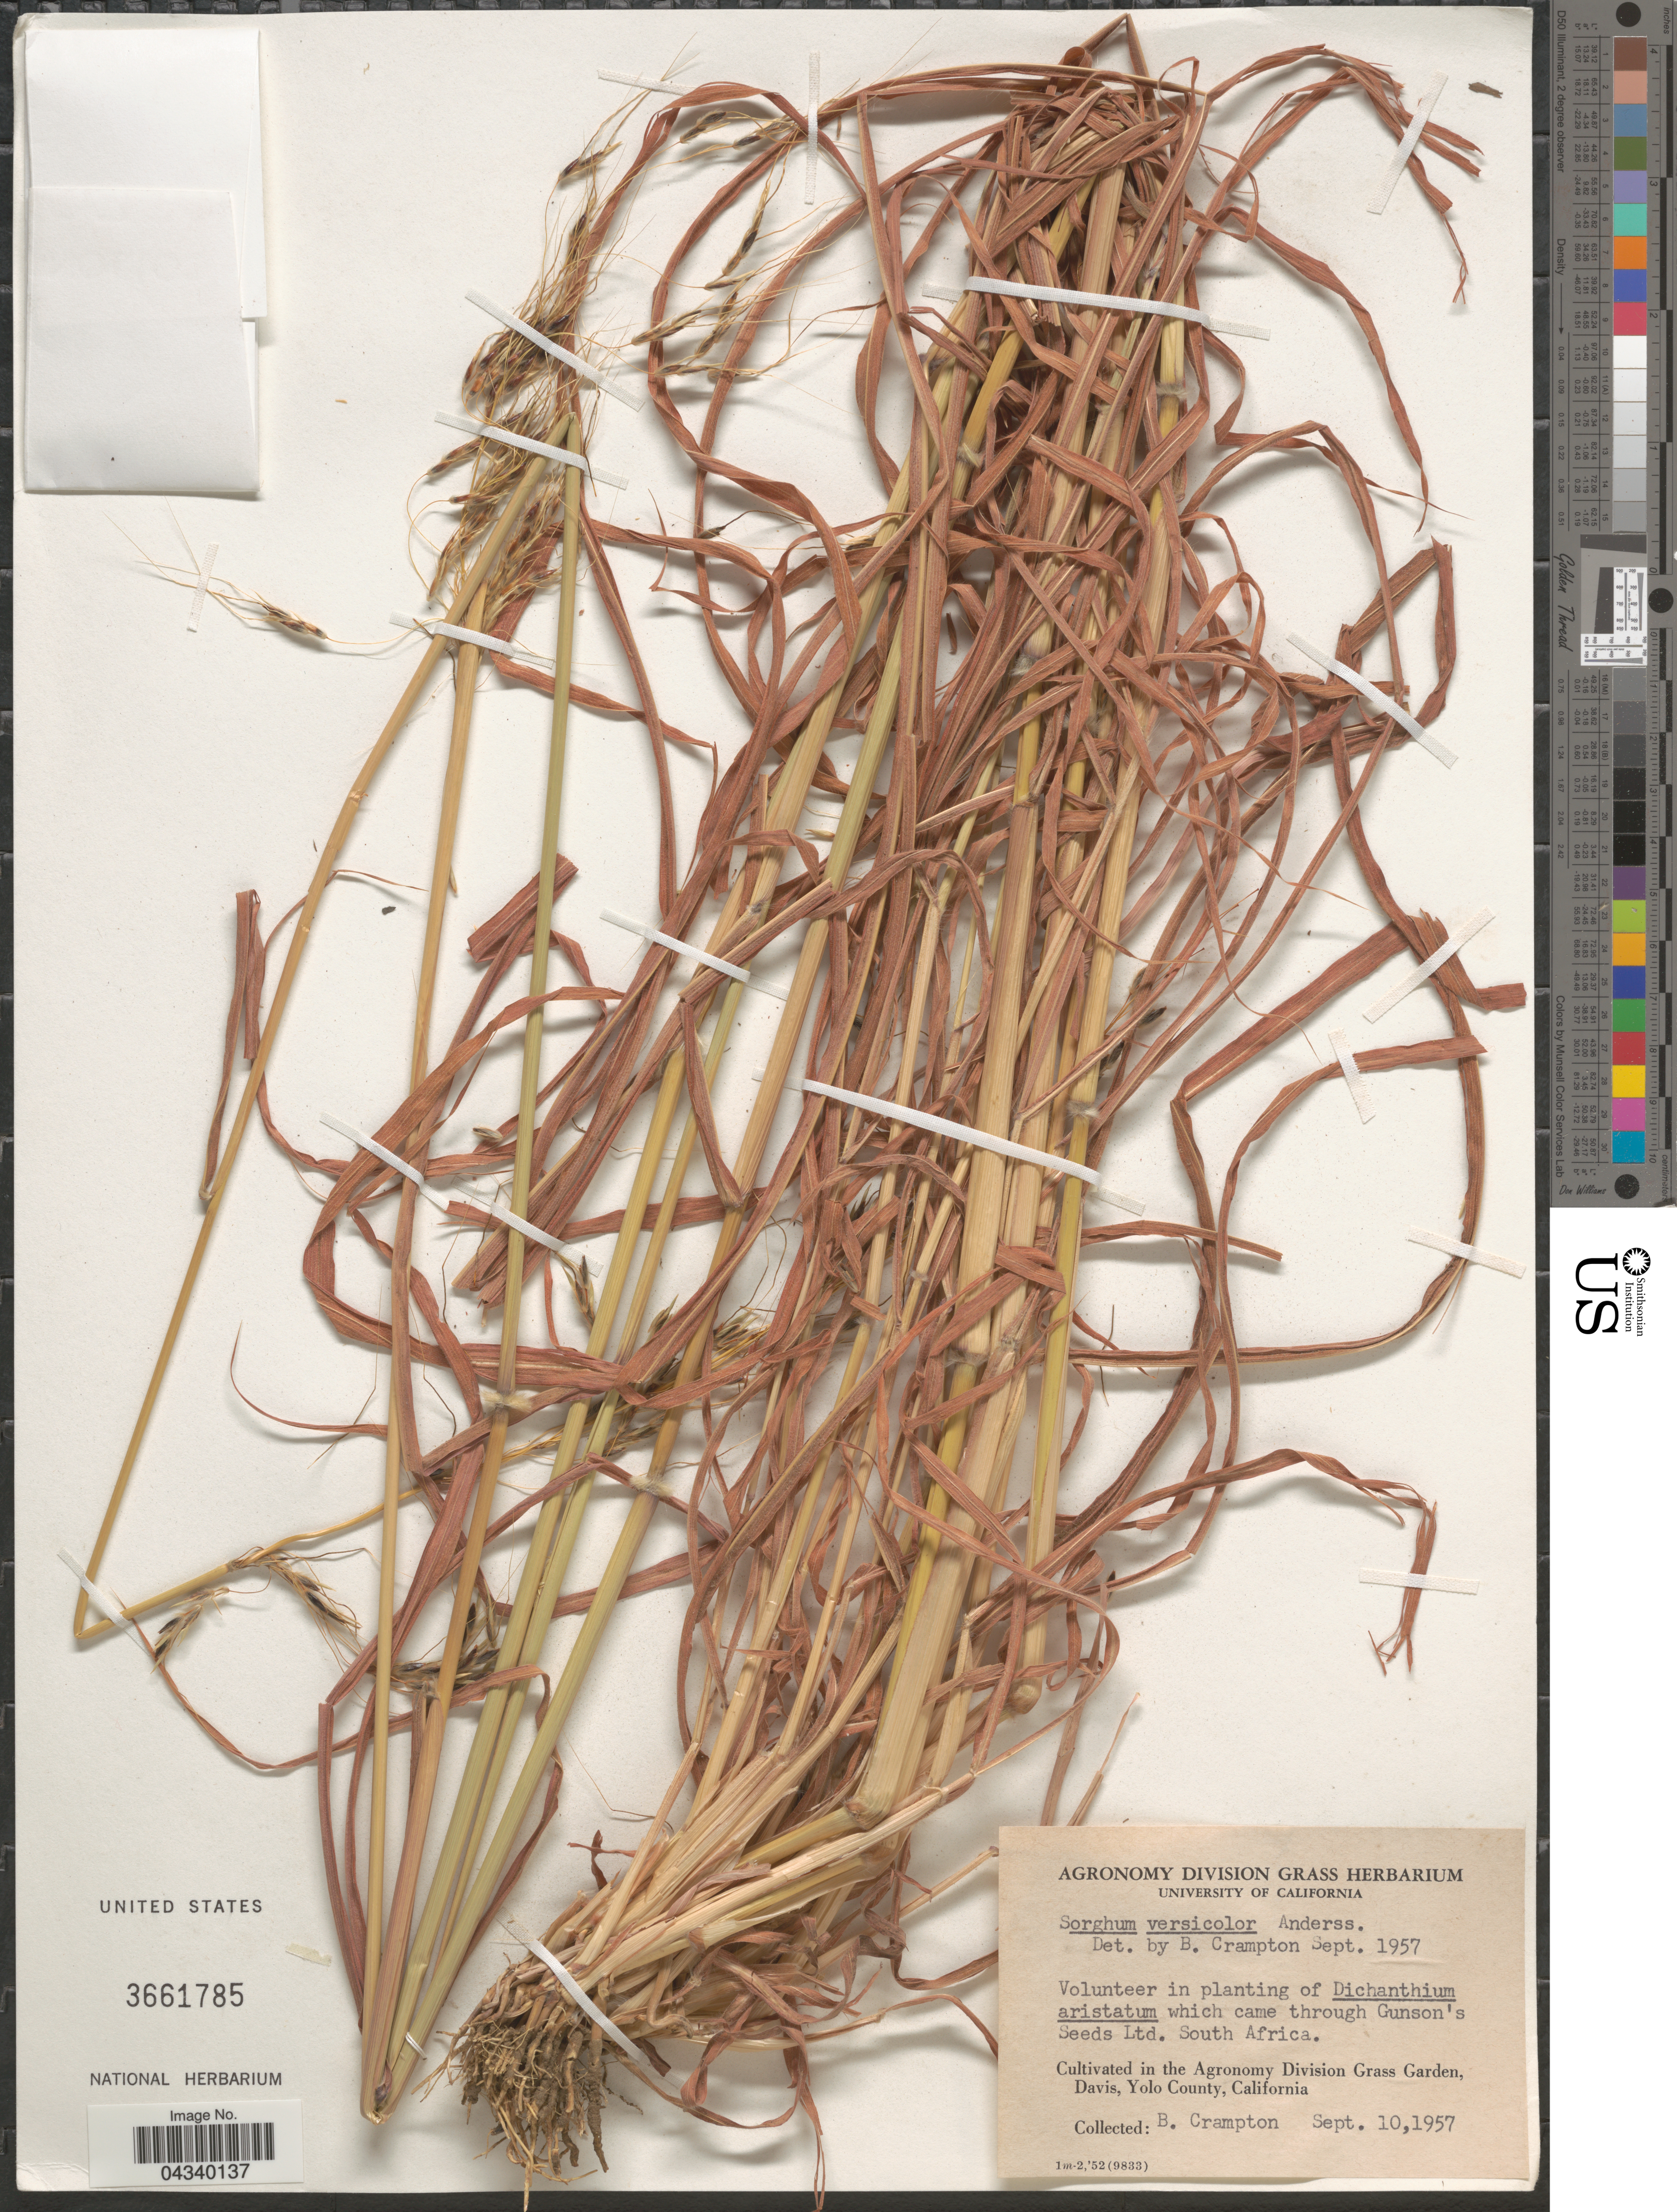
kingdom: Plantae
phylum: Tracheophyta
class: Liliopsida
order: Poales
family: Poaceae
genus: Sorghum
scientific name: Sorghum versicolor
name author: Andersson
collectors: B. Crampton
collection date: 1957-09-10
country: United States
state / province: California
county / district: Yolo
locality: In the Agronomy Division Grass Garden, Davis, Yolo County.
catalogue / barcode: US 3661785